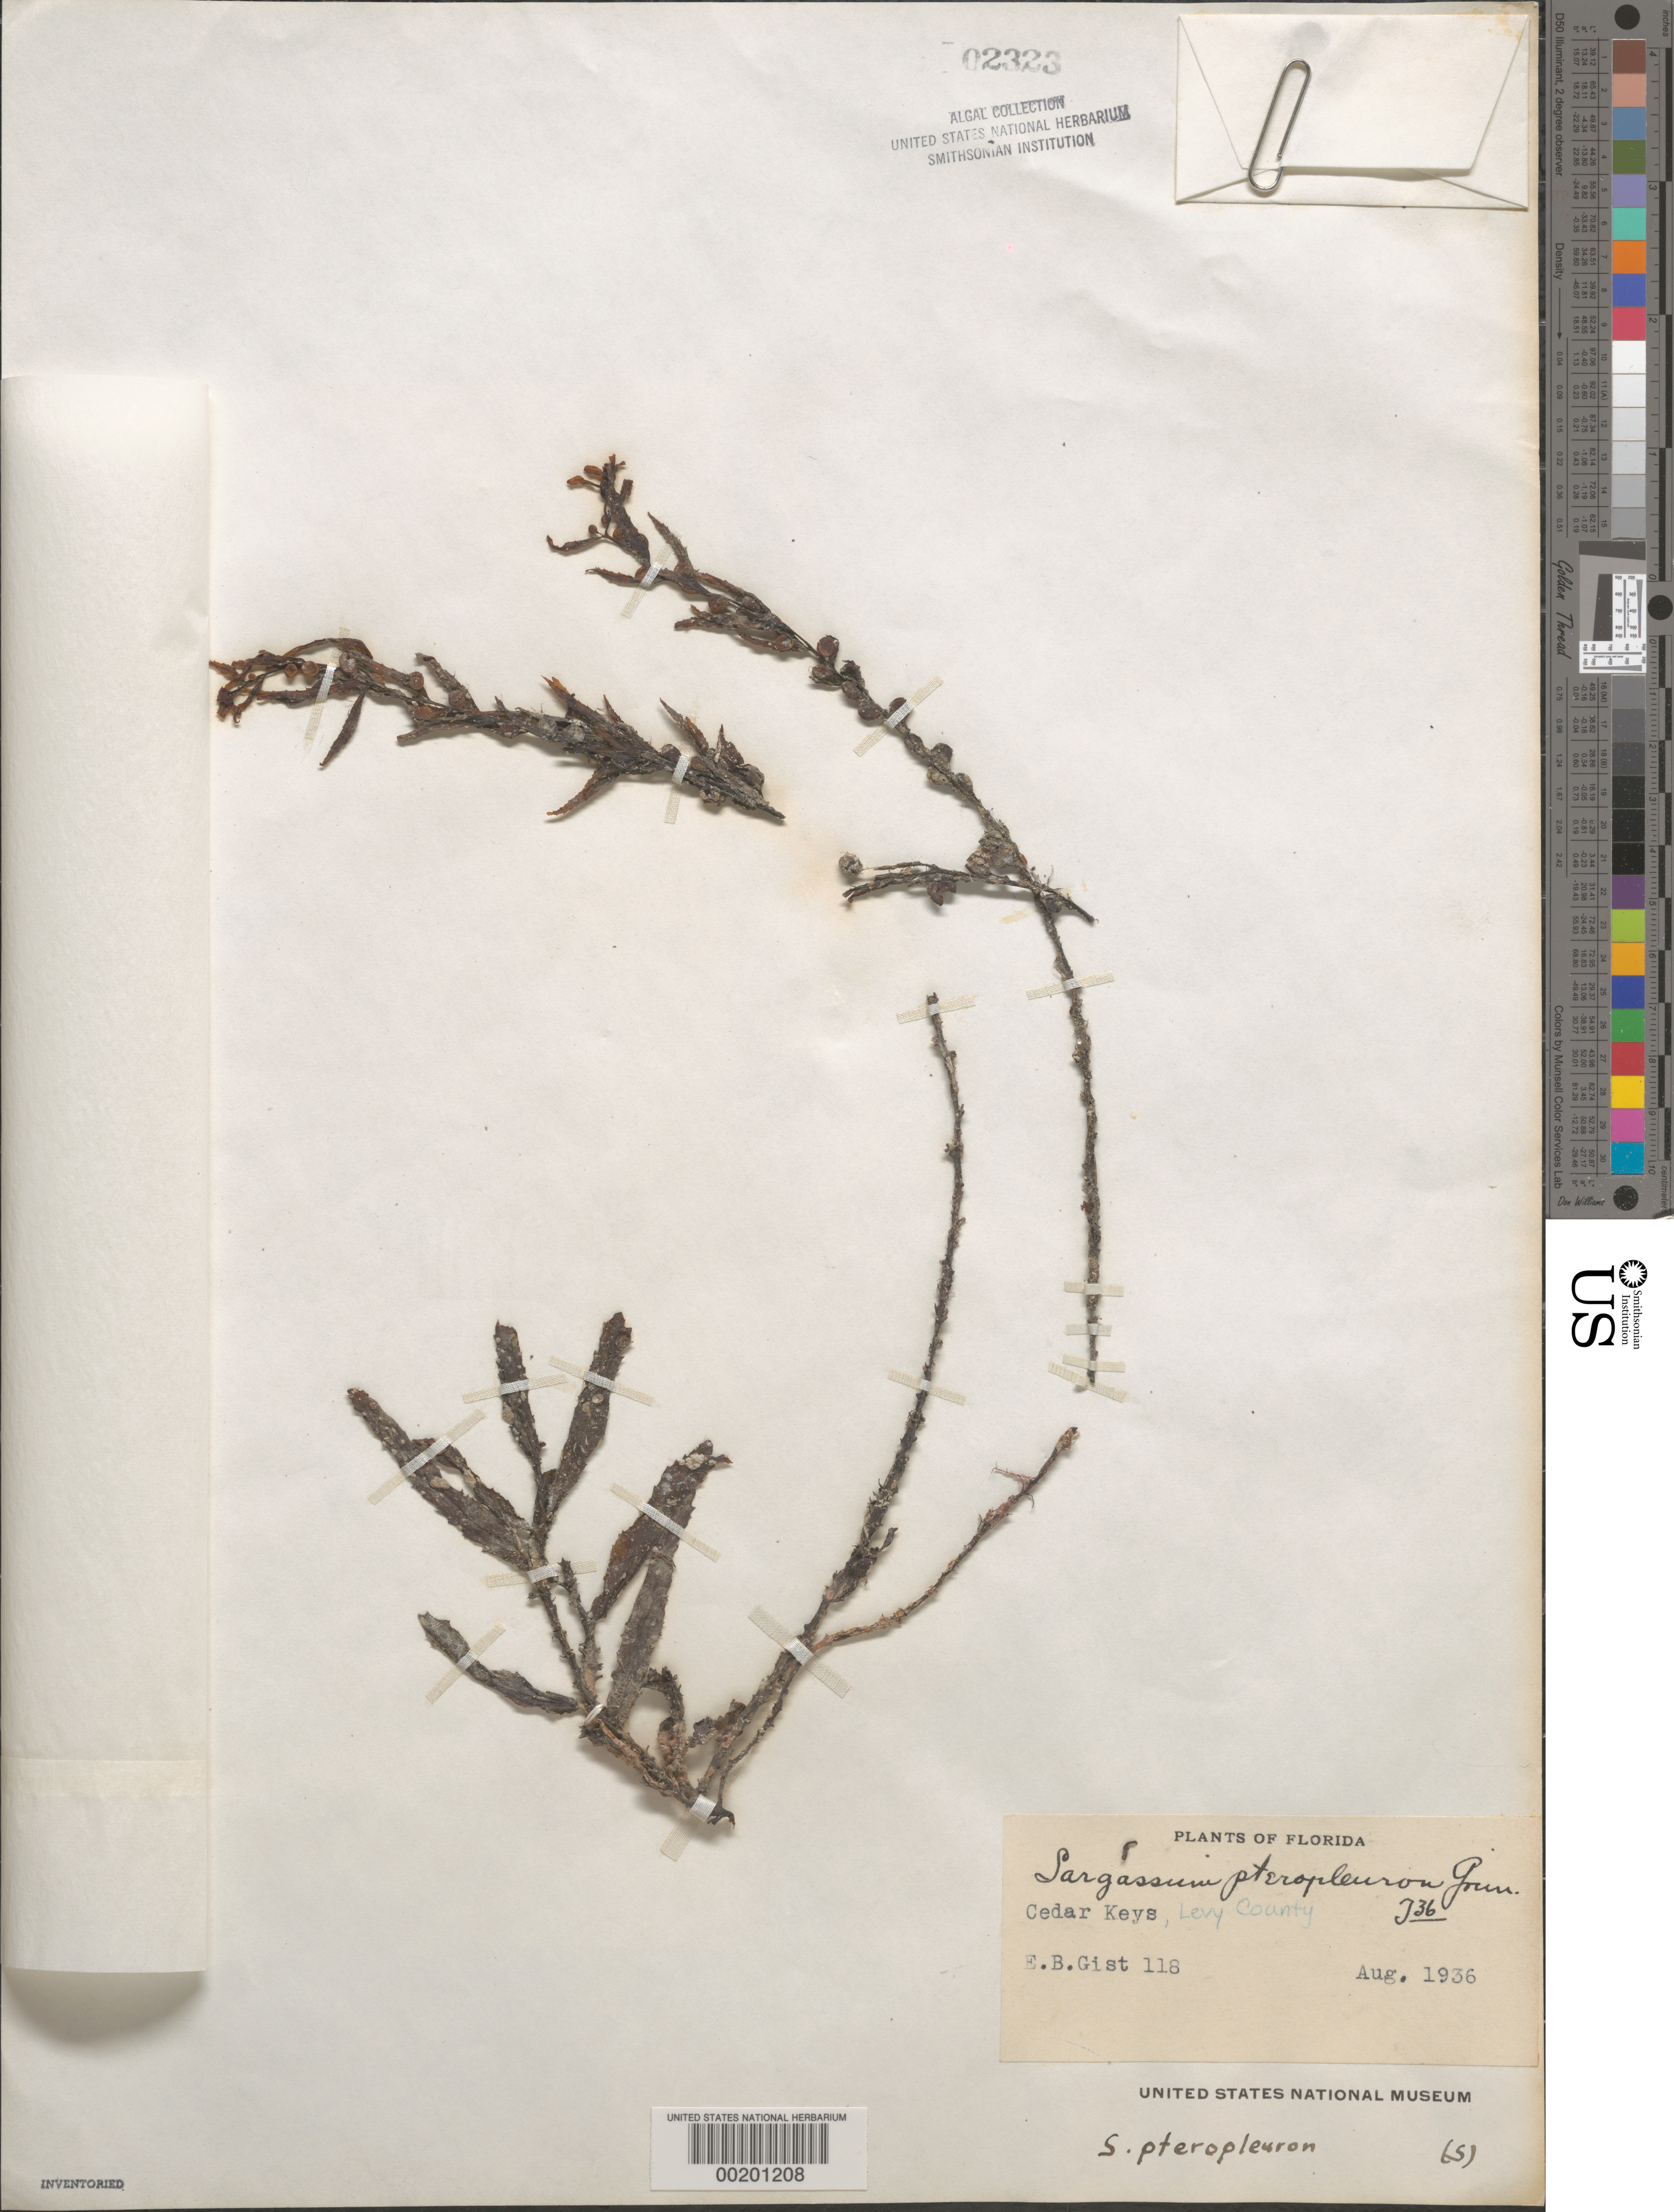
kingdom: Chromista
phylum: Ochrophyta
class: Phaeophyceae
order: Fucales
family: Sargassaceae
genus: Sargassum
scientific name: Sargassum pteropleuron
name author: Grunow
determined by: Taylor, William R.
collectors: E. Gist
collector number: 118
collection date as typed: Aug 1936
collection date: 1936-08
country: United States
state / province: Florida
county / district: Levy County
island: Cedar Keys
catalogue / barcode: US 2323